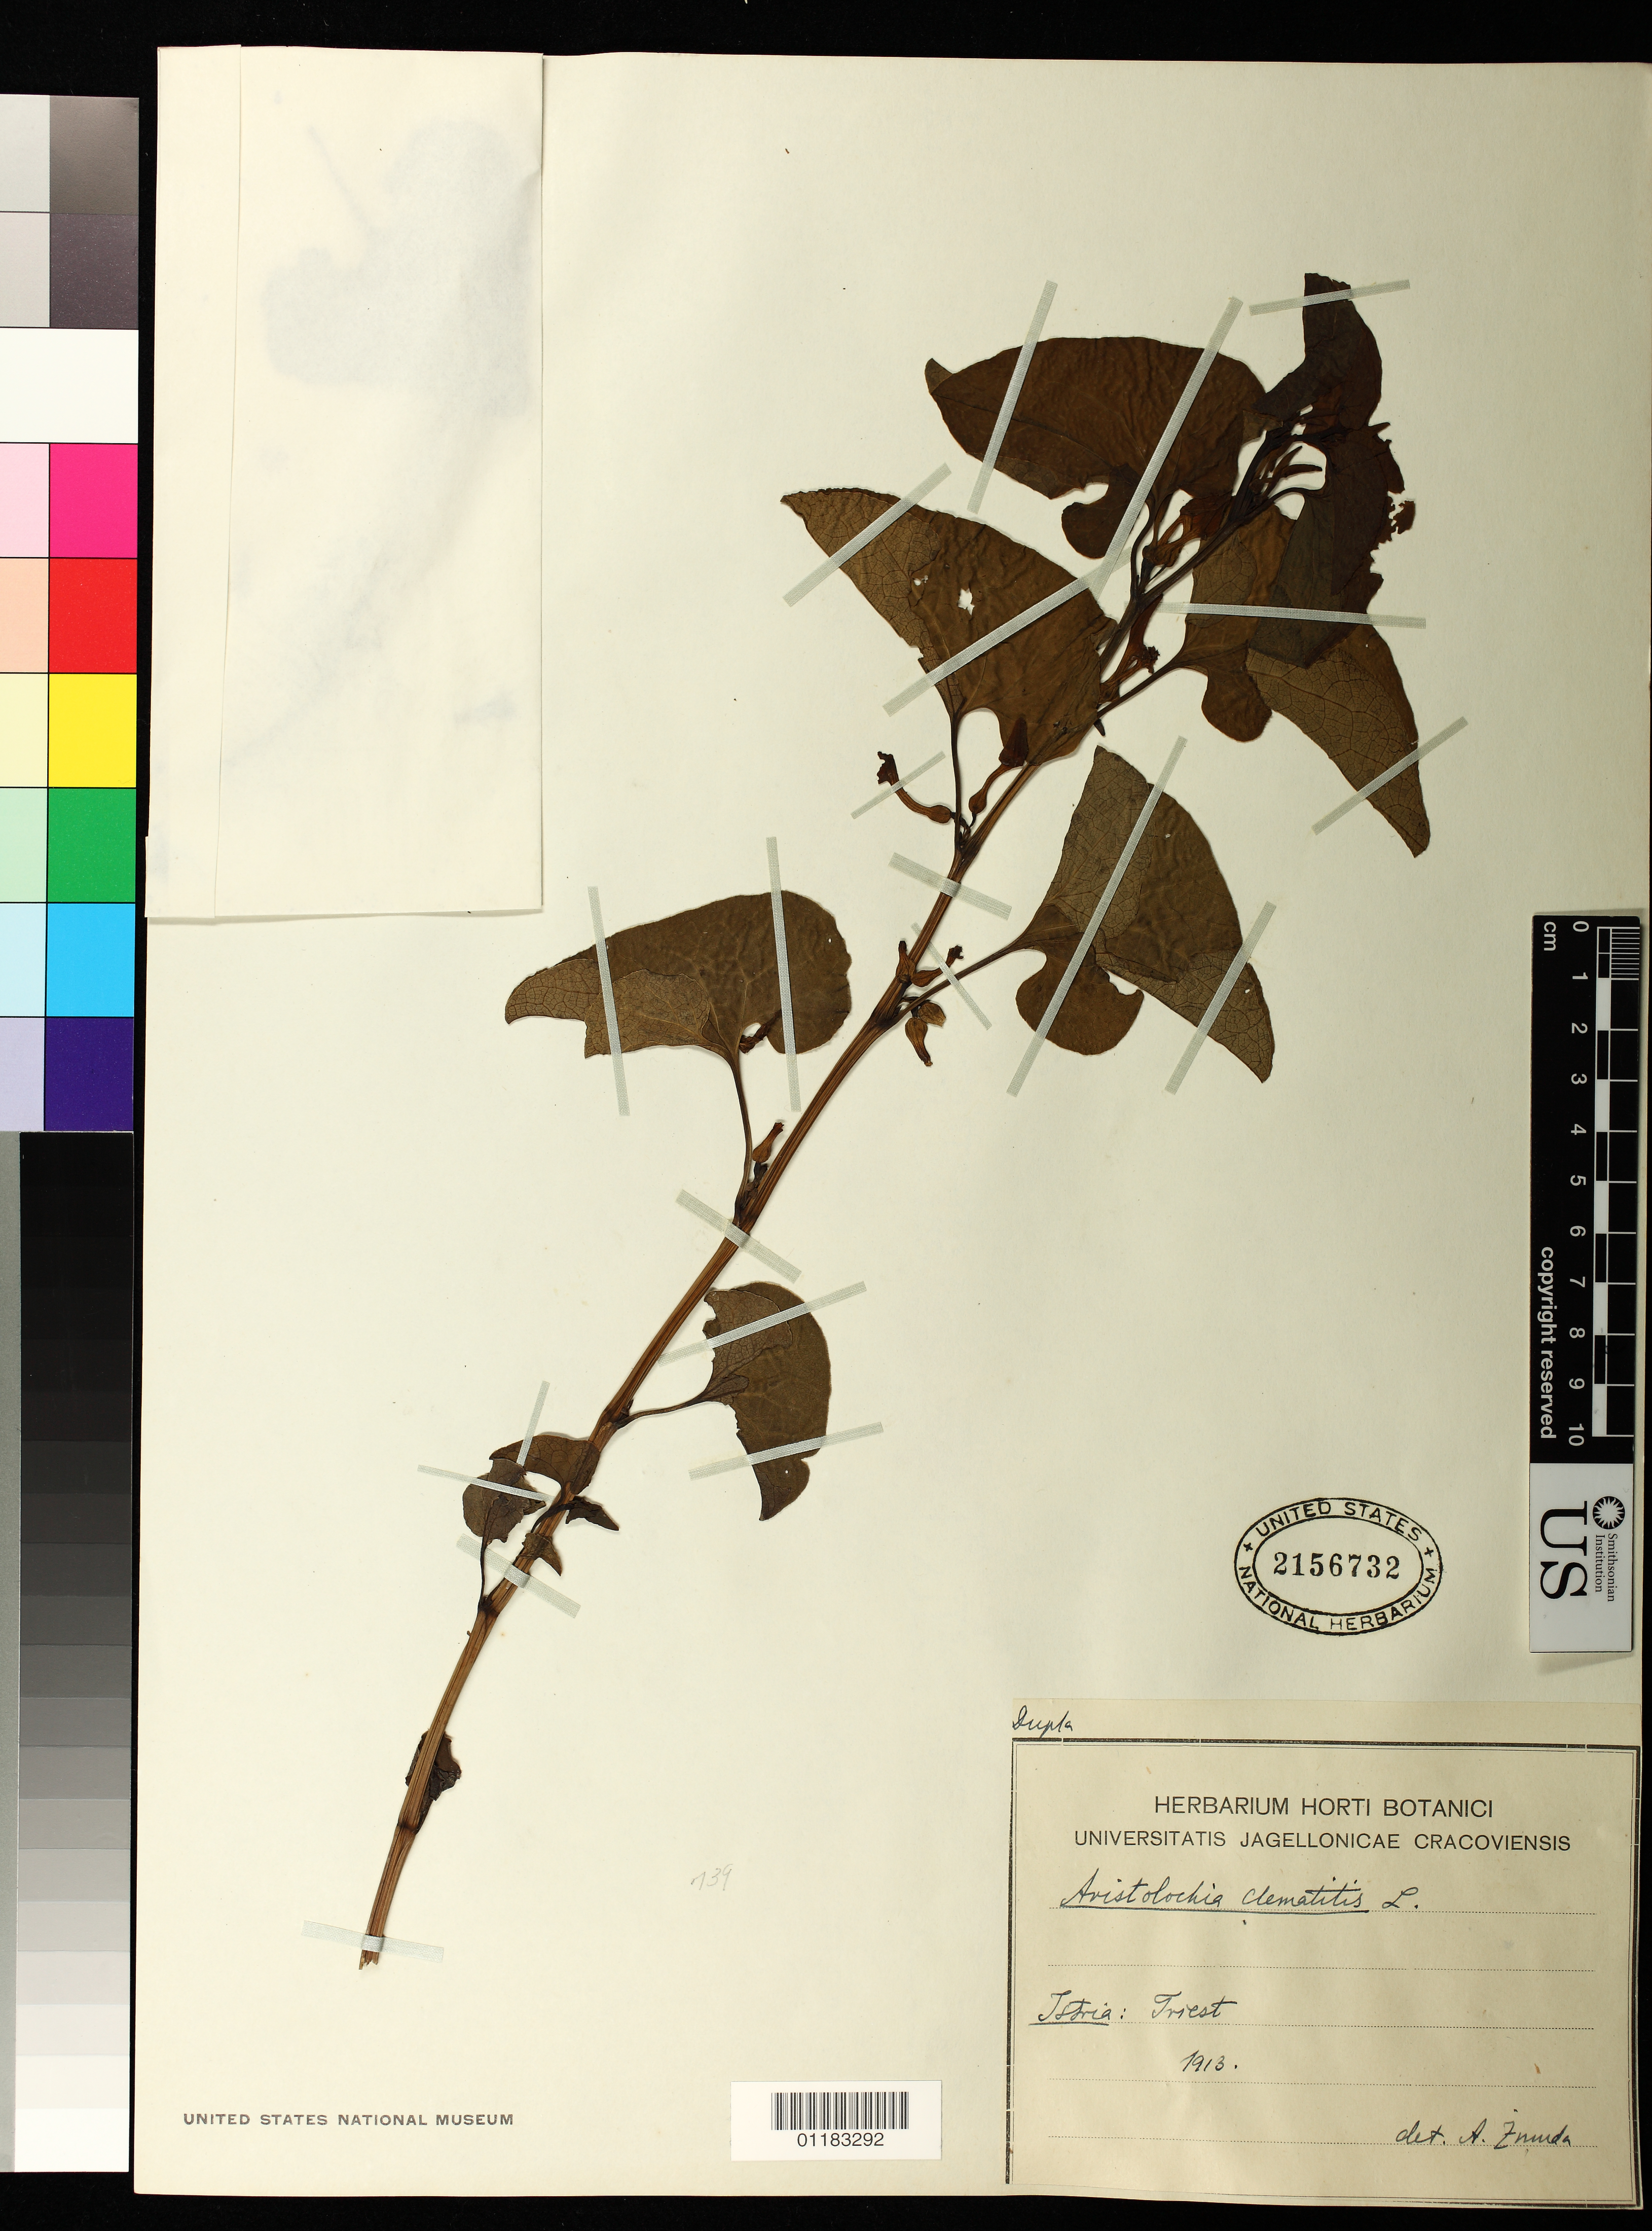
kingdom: Plantae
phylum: Tracheophyta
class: Magnoliopsida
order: Piperales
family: Aristolochiaceae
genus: Aristolochia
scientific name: Aristolochia clematitis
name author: L.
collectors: ex. Herb. Jagiellonian University Krakow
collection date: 1913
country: Italy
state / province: Friuli-Venezia Giulia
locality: Triest [Trieste][Istria].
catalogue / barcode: US 2156732